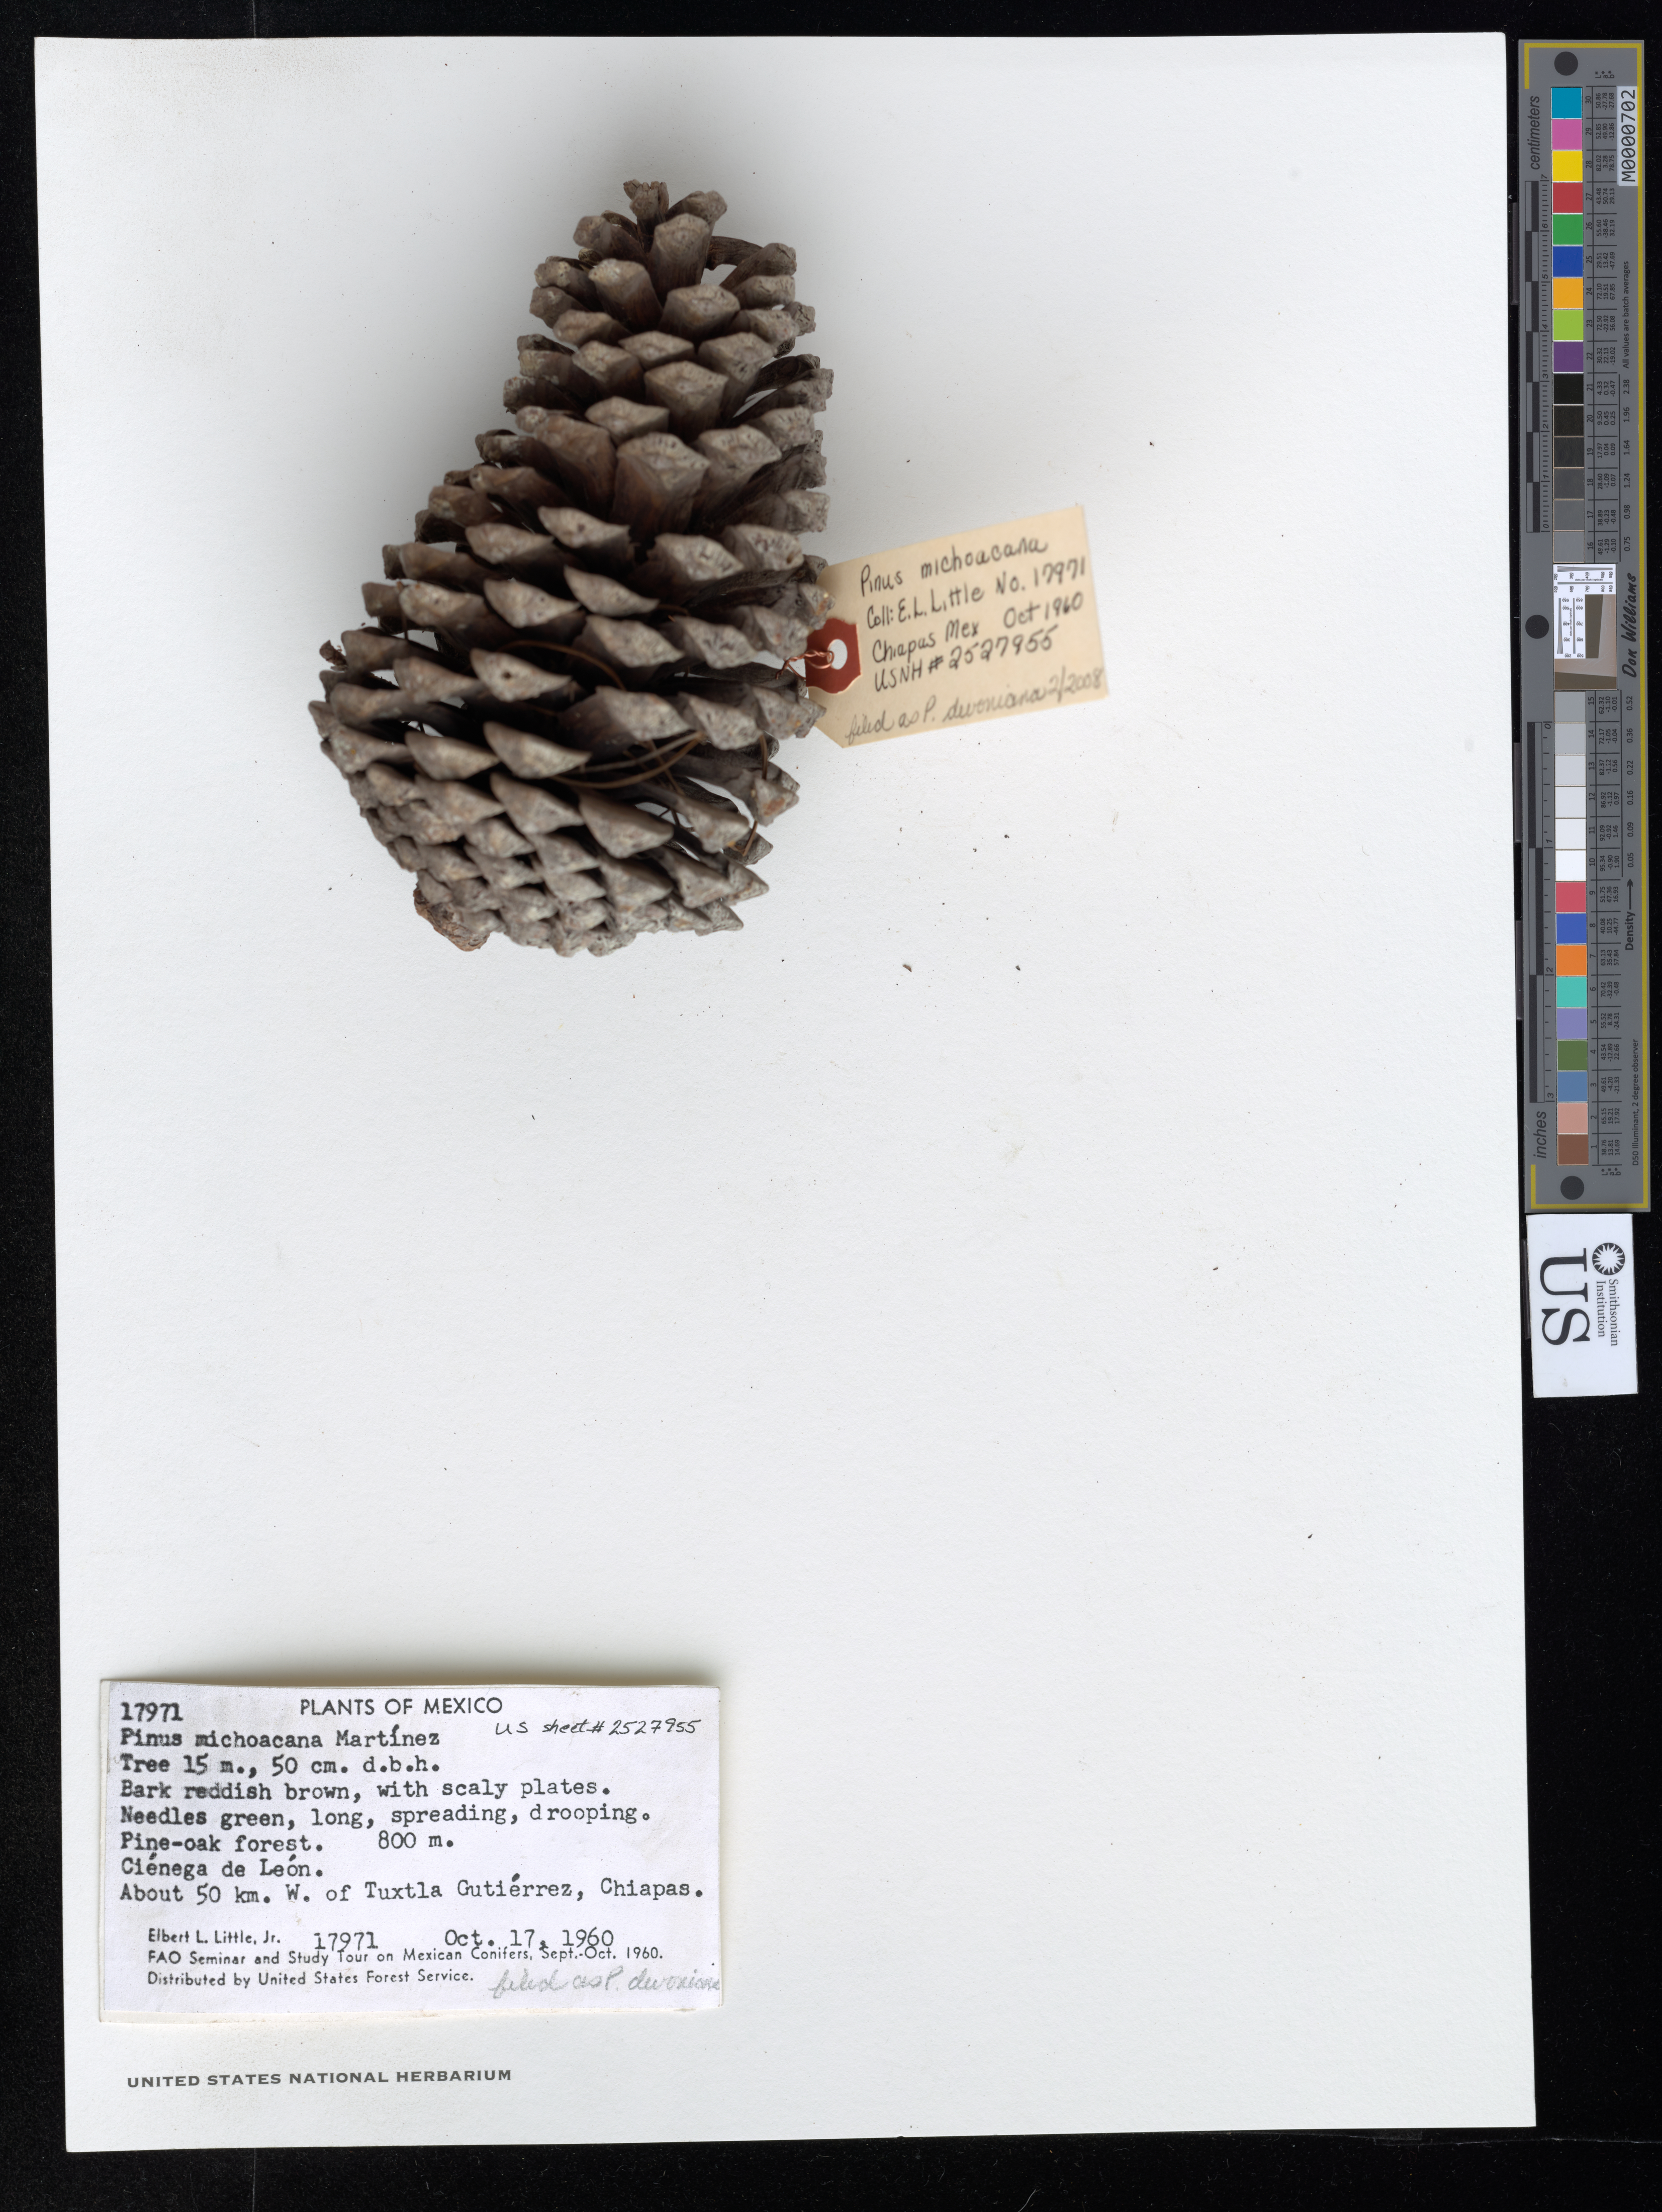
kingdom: Plantae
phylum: Tracheophyta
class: Pinopsida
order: Pinales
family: Pinaceae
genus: Pinus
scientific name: Pinus devoniana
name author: Lindl.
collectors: E. L. Little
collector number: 17971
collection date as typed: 17 Oct 1960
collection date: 1960-10-17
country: Mexico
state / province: Chiapas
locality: Ciénaga de León. About 50 km. W of Tuxtla Gutiérrez.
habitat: Pine-oak forest.